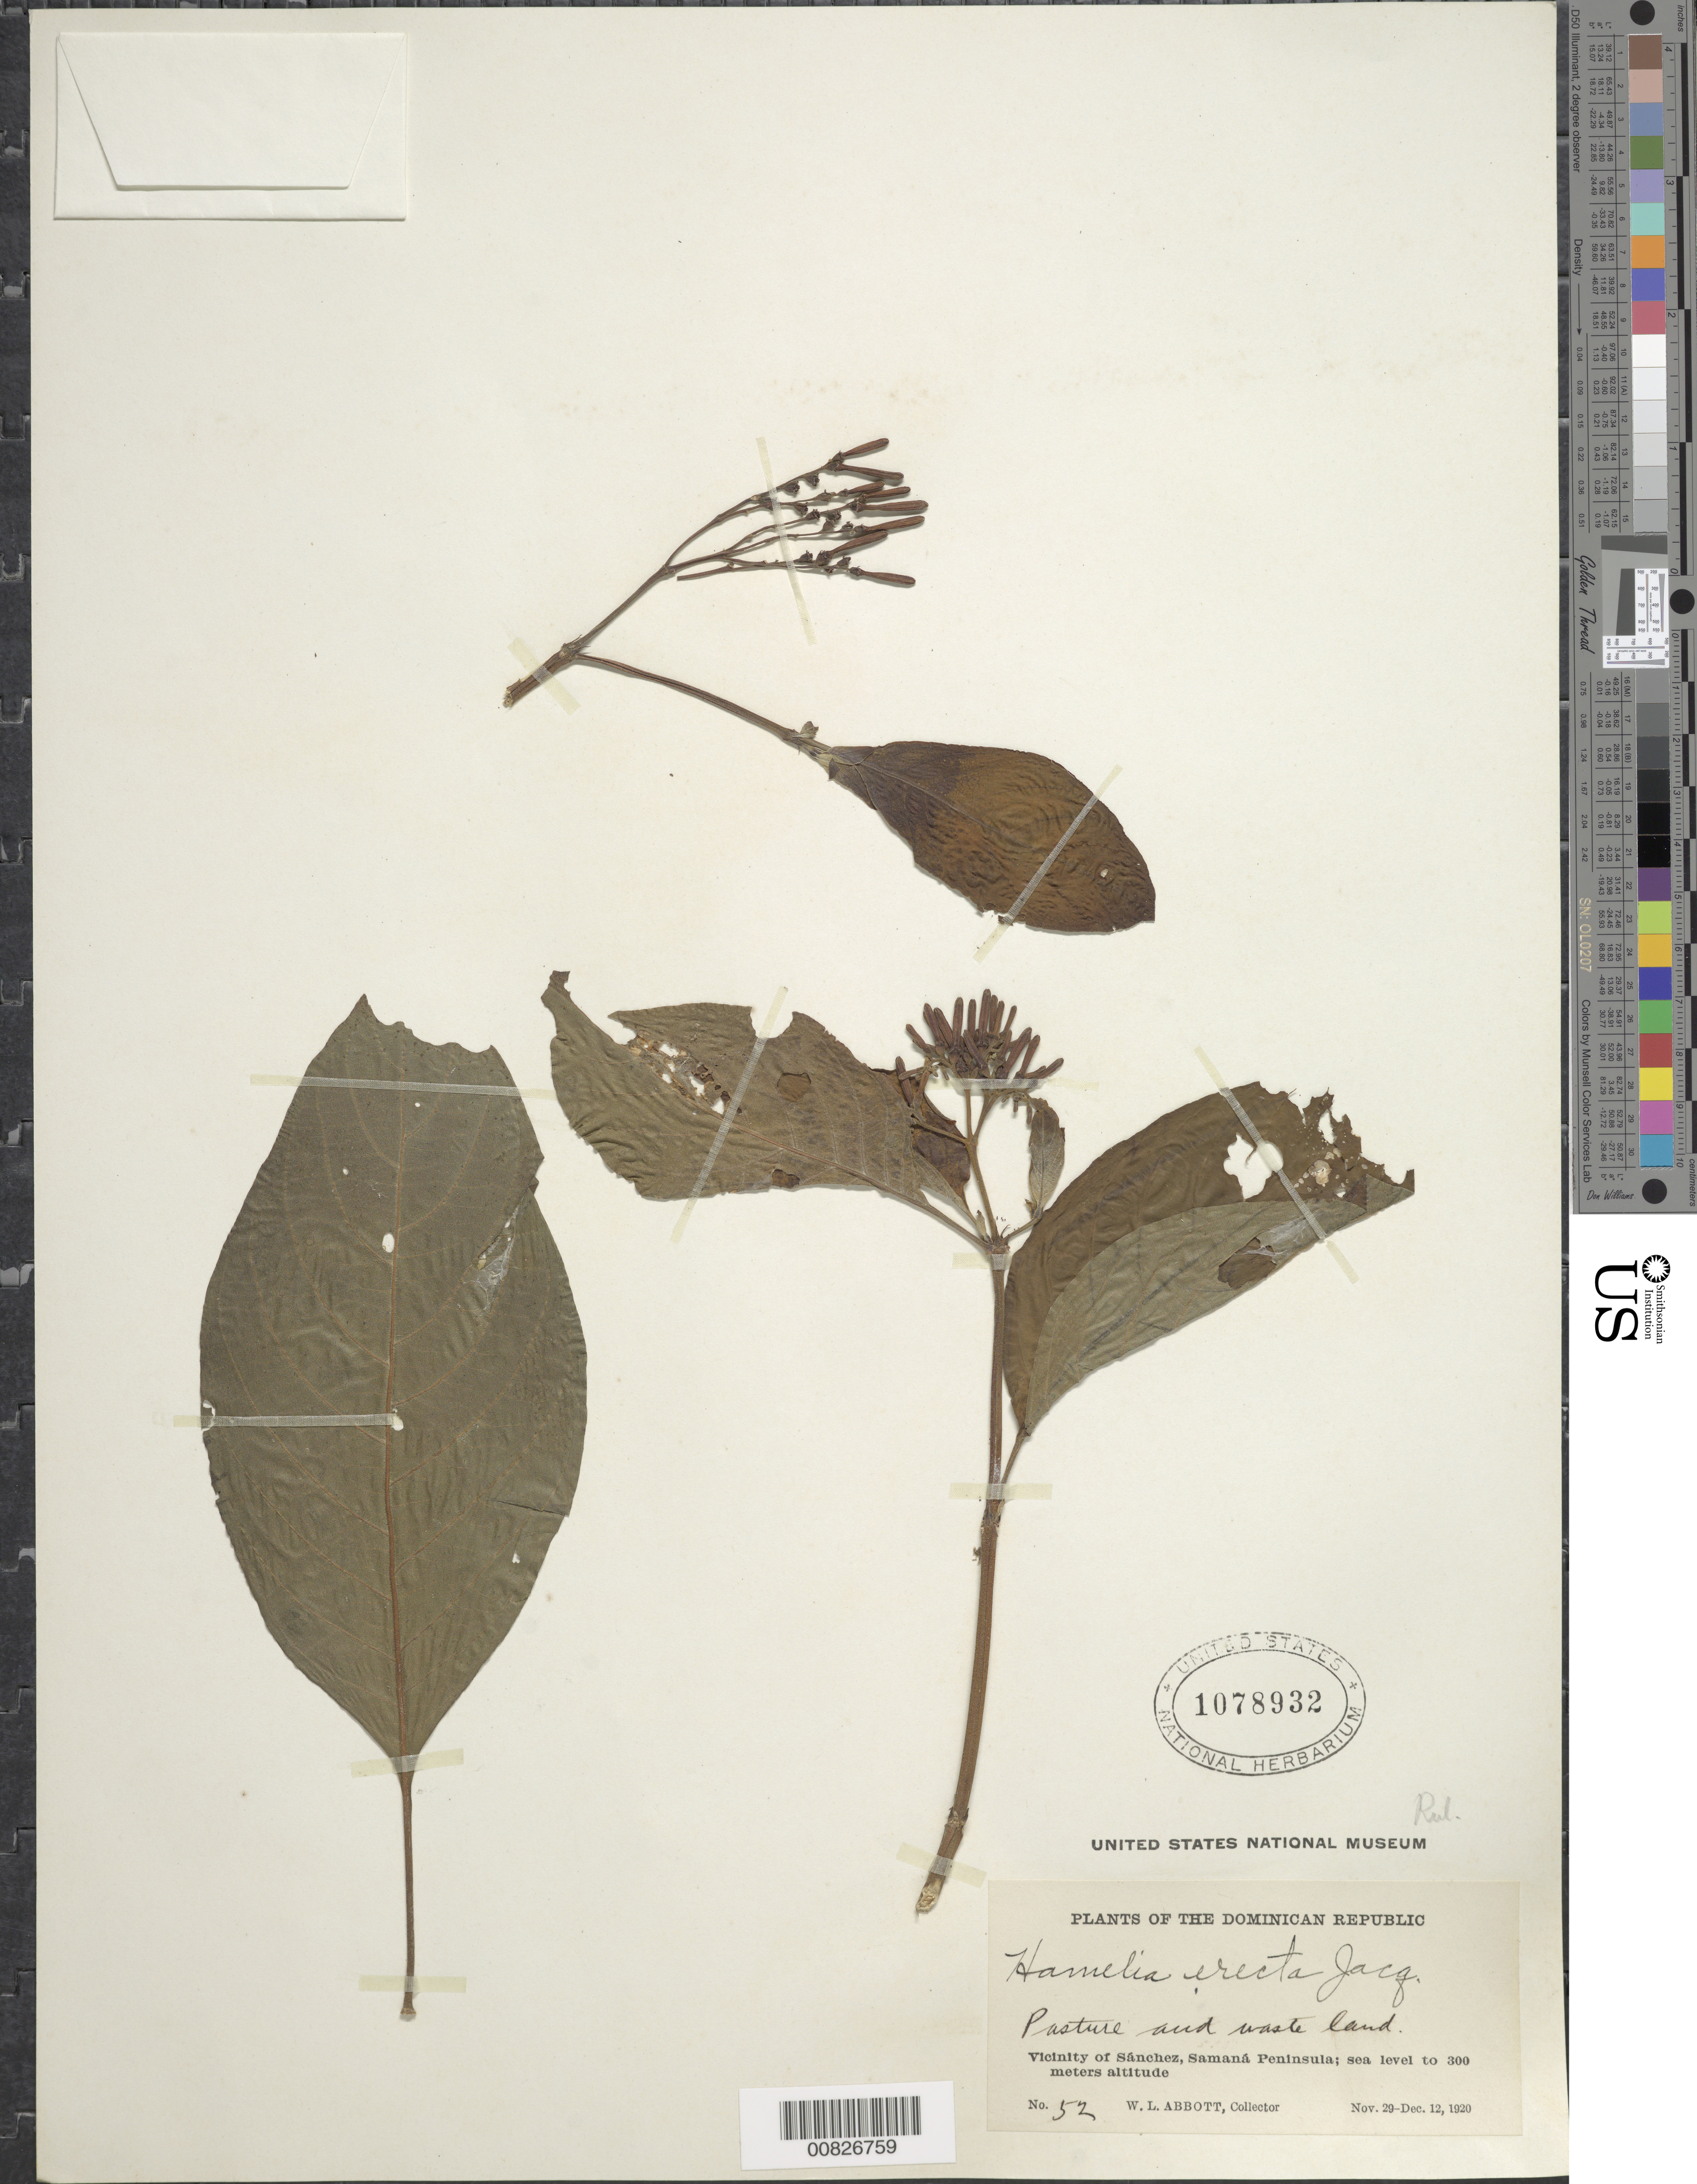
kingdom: Plantae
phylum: Tracheophyta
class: Magnoliopsida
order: Gentianales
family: Rubiaceae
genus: Hamelia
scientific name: Hamelia patens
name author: Jacq.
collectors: W. L. Abbott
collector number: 52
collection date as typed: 29 Nov 1920 to 12 Dec 1920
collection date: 1920-11-29/1920-12-12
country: Dominican Republic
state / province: Samana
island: Hispaniola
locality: Vicinity of Sánchez, Samaná Peninsula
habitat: Pasture arid waste land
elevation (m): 0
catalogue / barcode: US 1078932